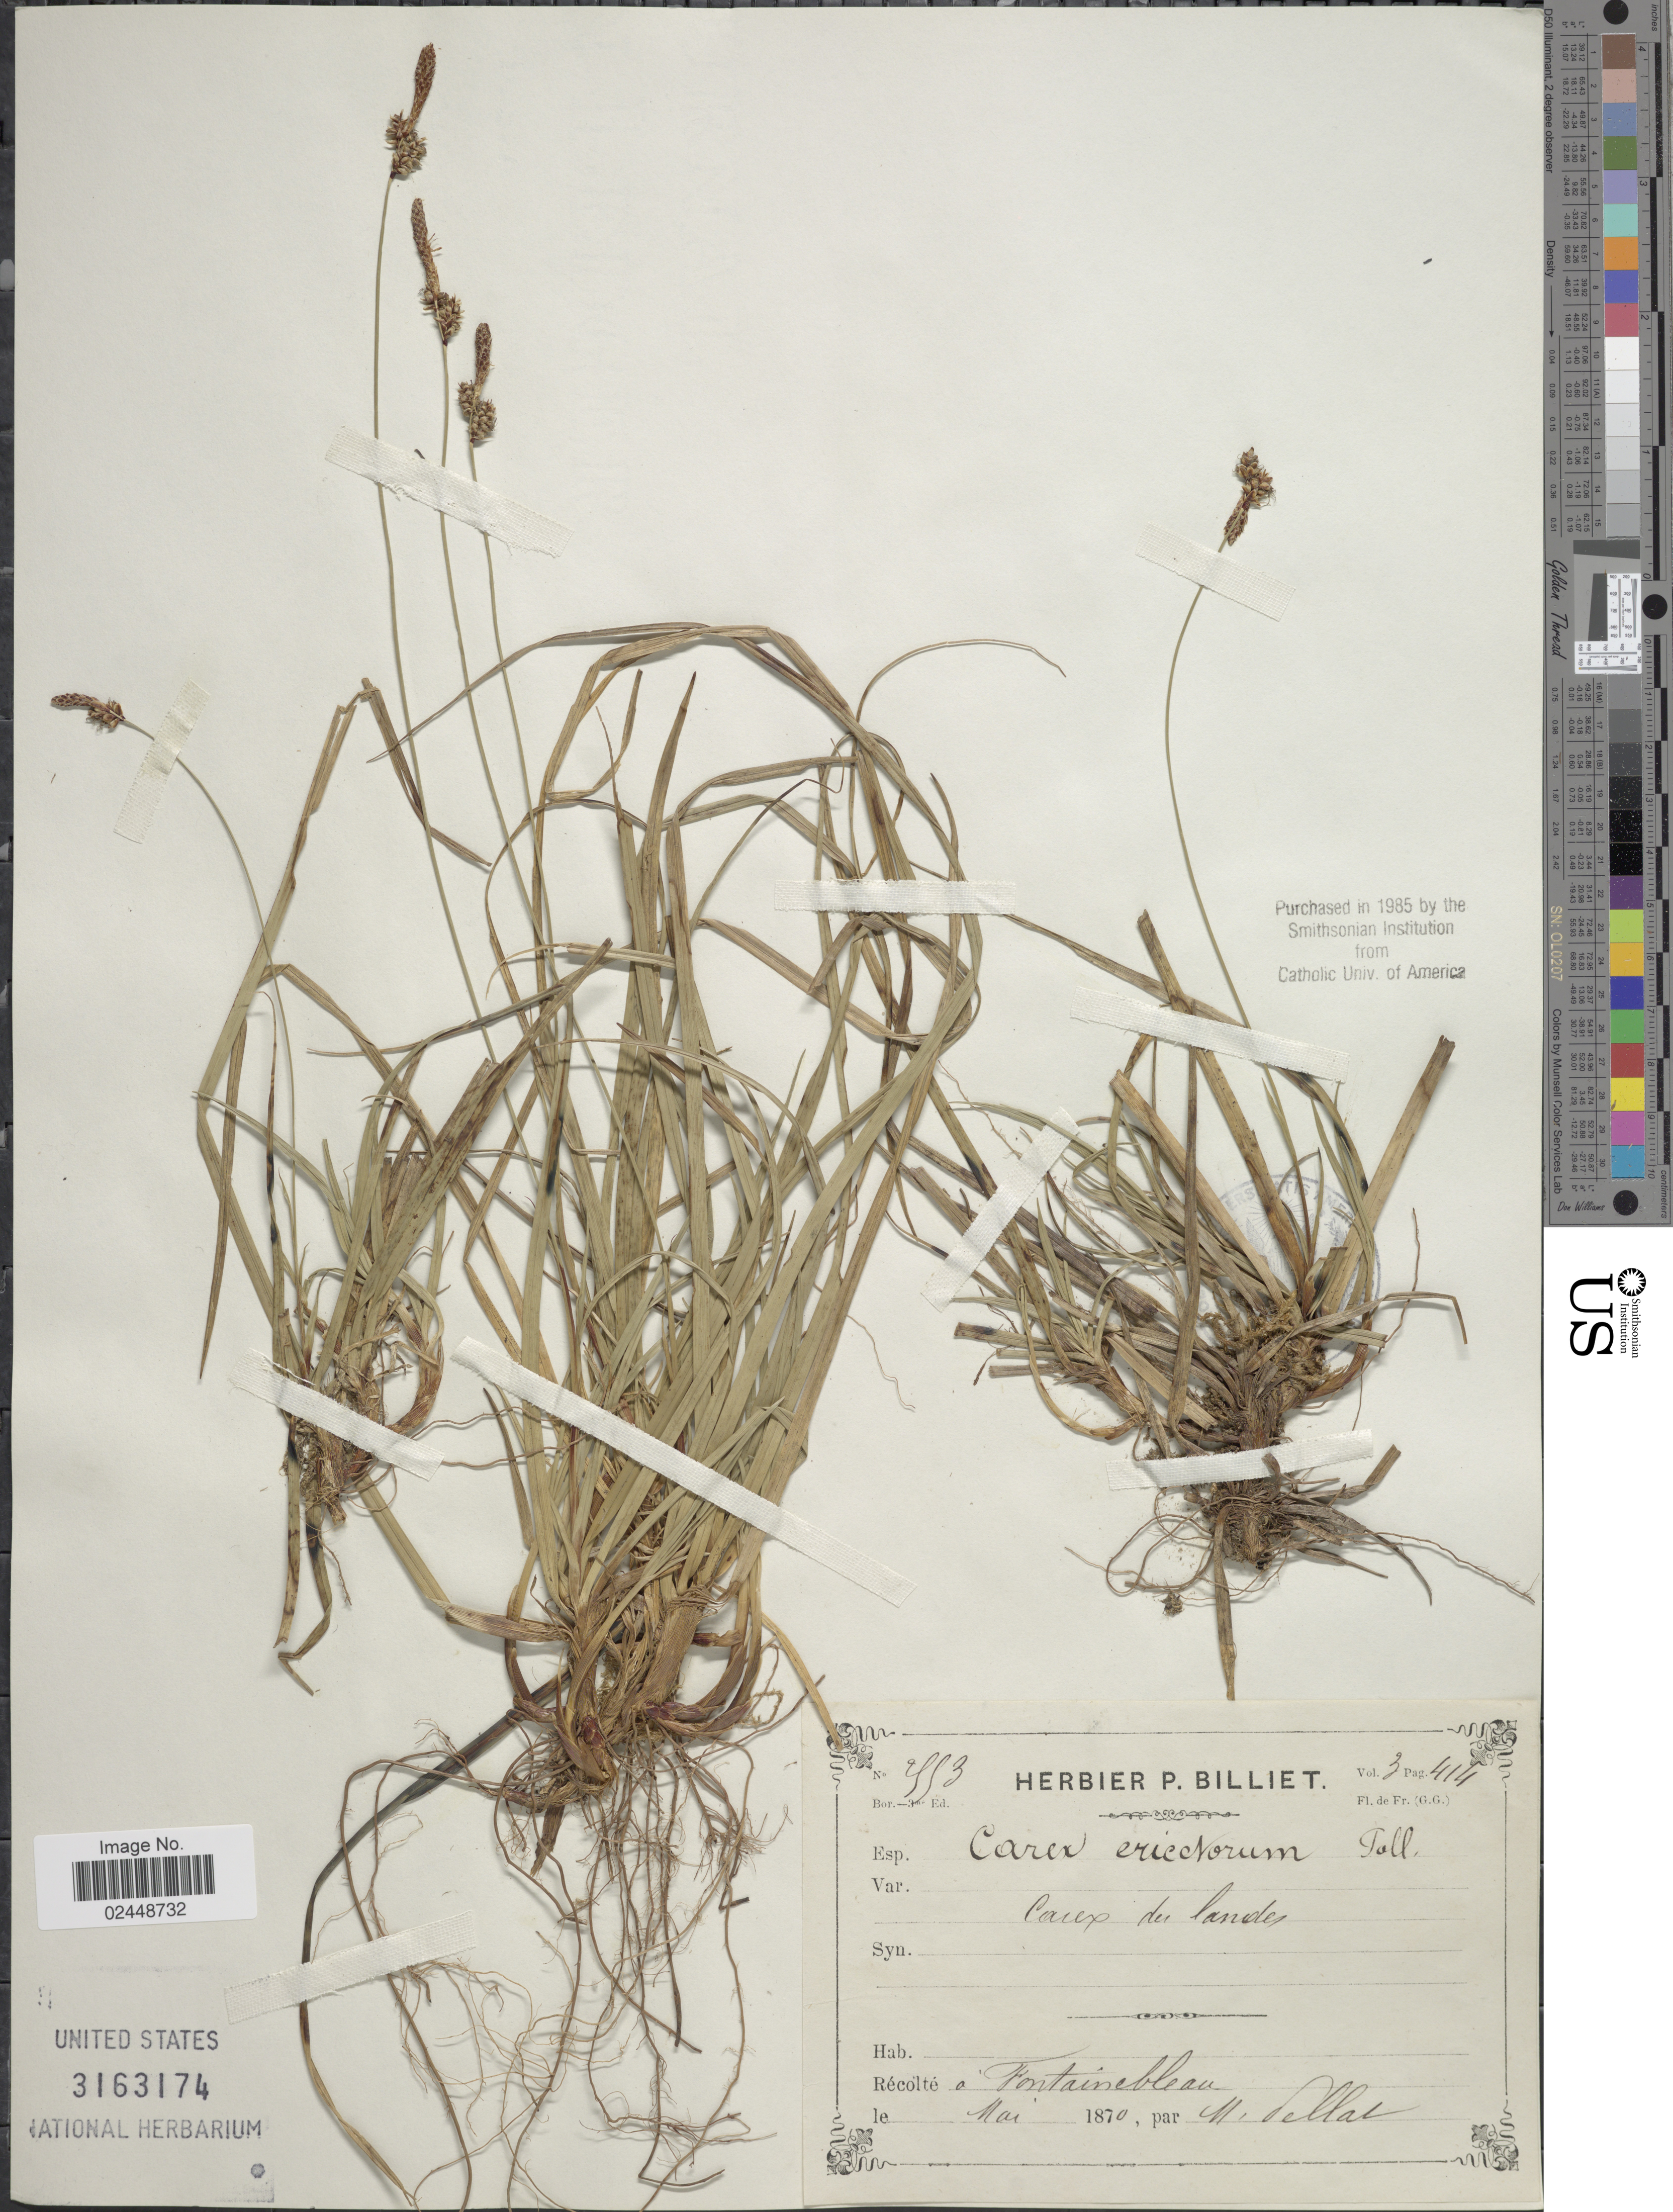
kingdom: Plantae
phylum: Tracheophyta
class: Liliopsida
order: Poales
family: Cyperaceae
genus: Carex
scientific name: Carex ericetorum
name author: Pollich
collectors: M. Pellat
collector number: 2993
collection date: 1870-05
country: France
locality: A Fontainebleau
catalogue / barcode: US 3163174